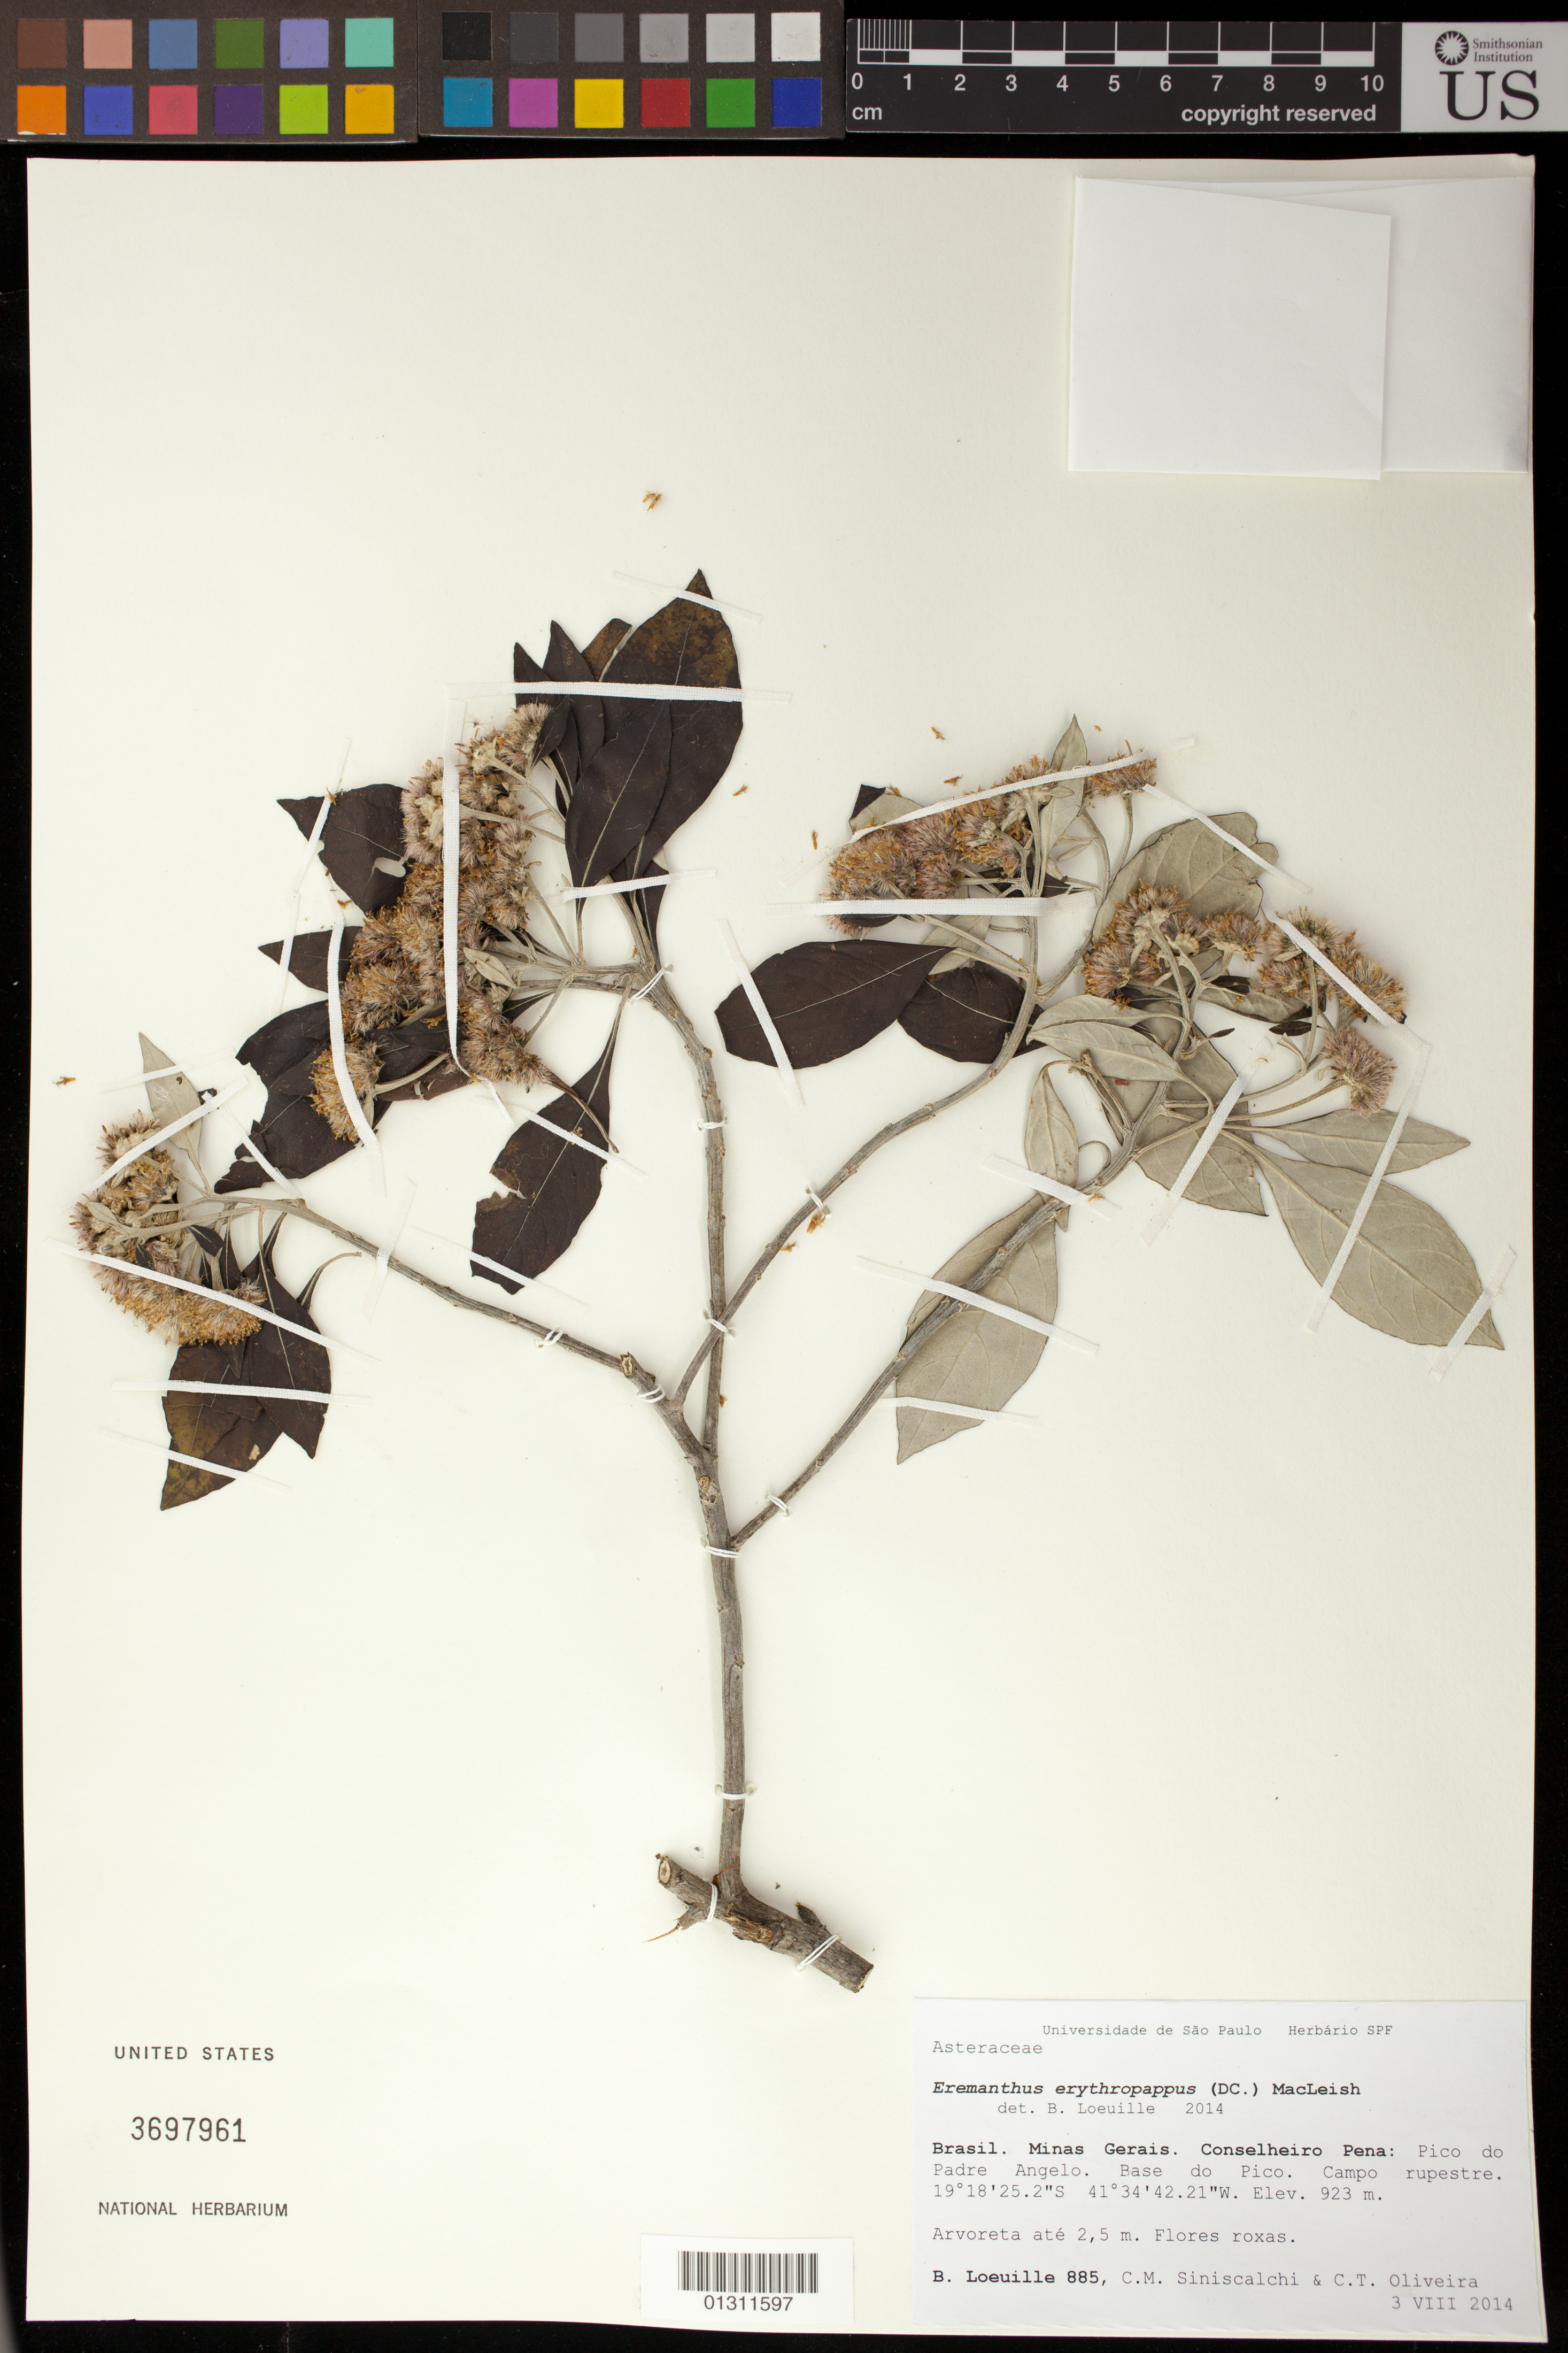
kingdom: Plantae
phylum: Tracheophyta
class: Magnoliopsida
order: Asterales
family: Asteraceae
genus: Eremanthus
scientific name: Eremanthus erythropappus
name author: (DC.) MacLeish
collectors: B. Loeuille, C. Siniscalchi & C. T. Oliveira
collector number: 885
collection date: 2014-08-03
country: Brazil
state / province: Minas Gerais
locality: Conselheiro Pena, Pico do Padre Angelo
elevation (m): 923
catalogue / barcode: US 3697961